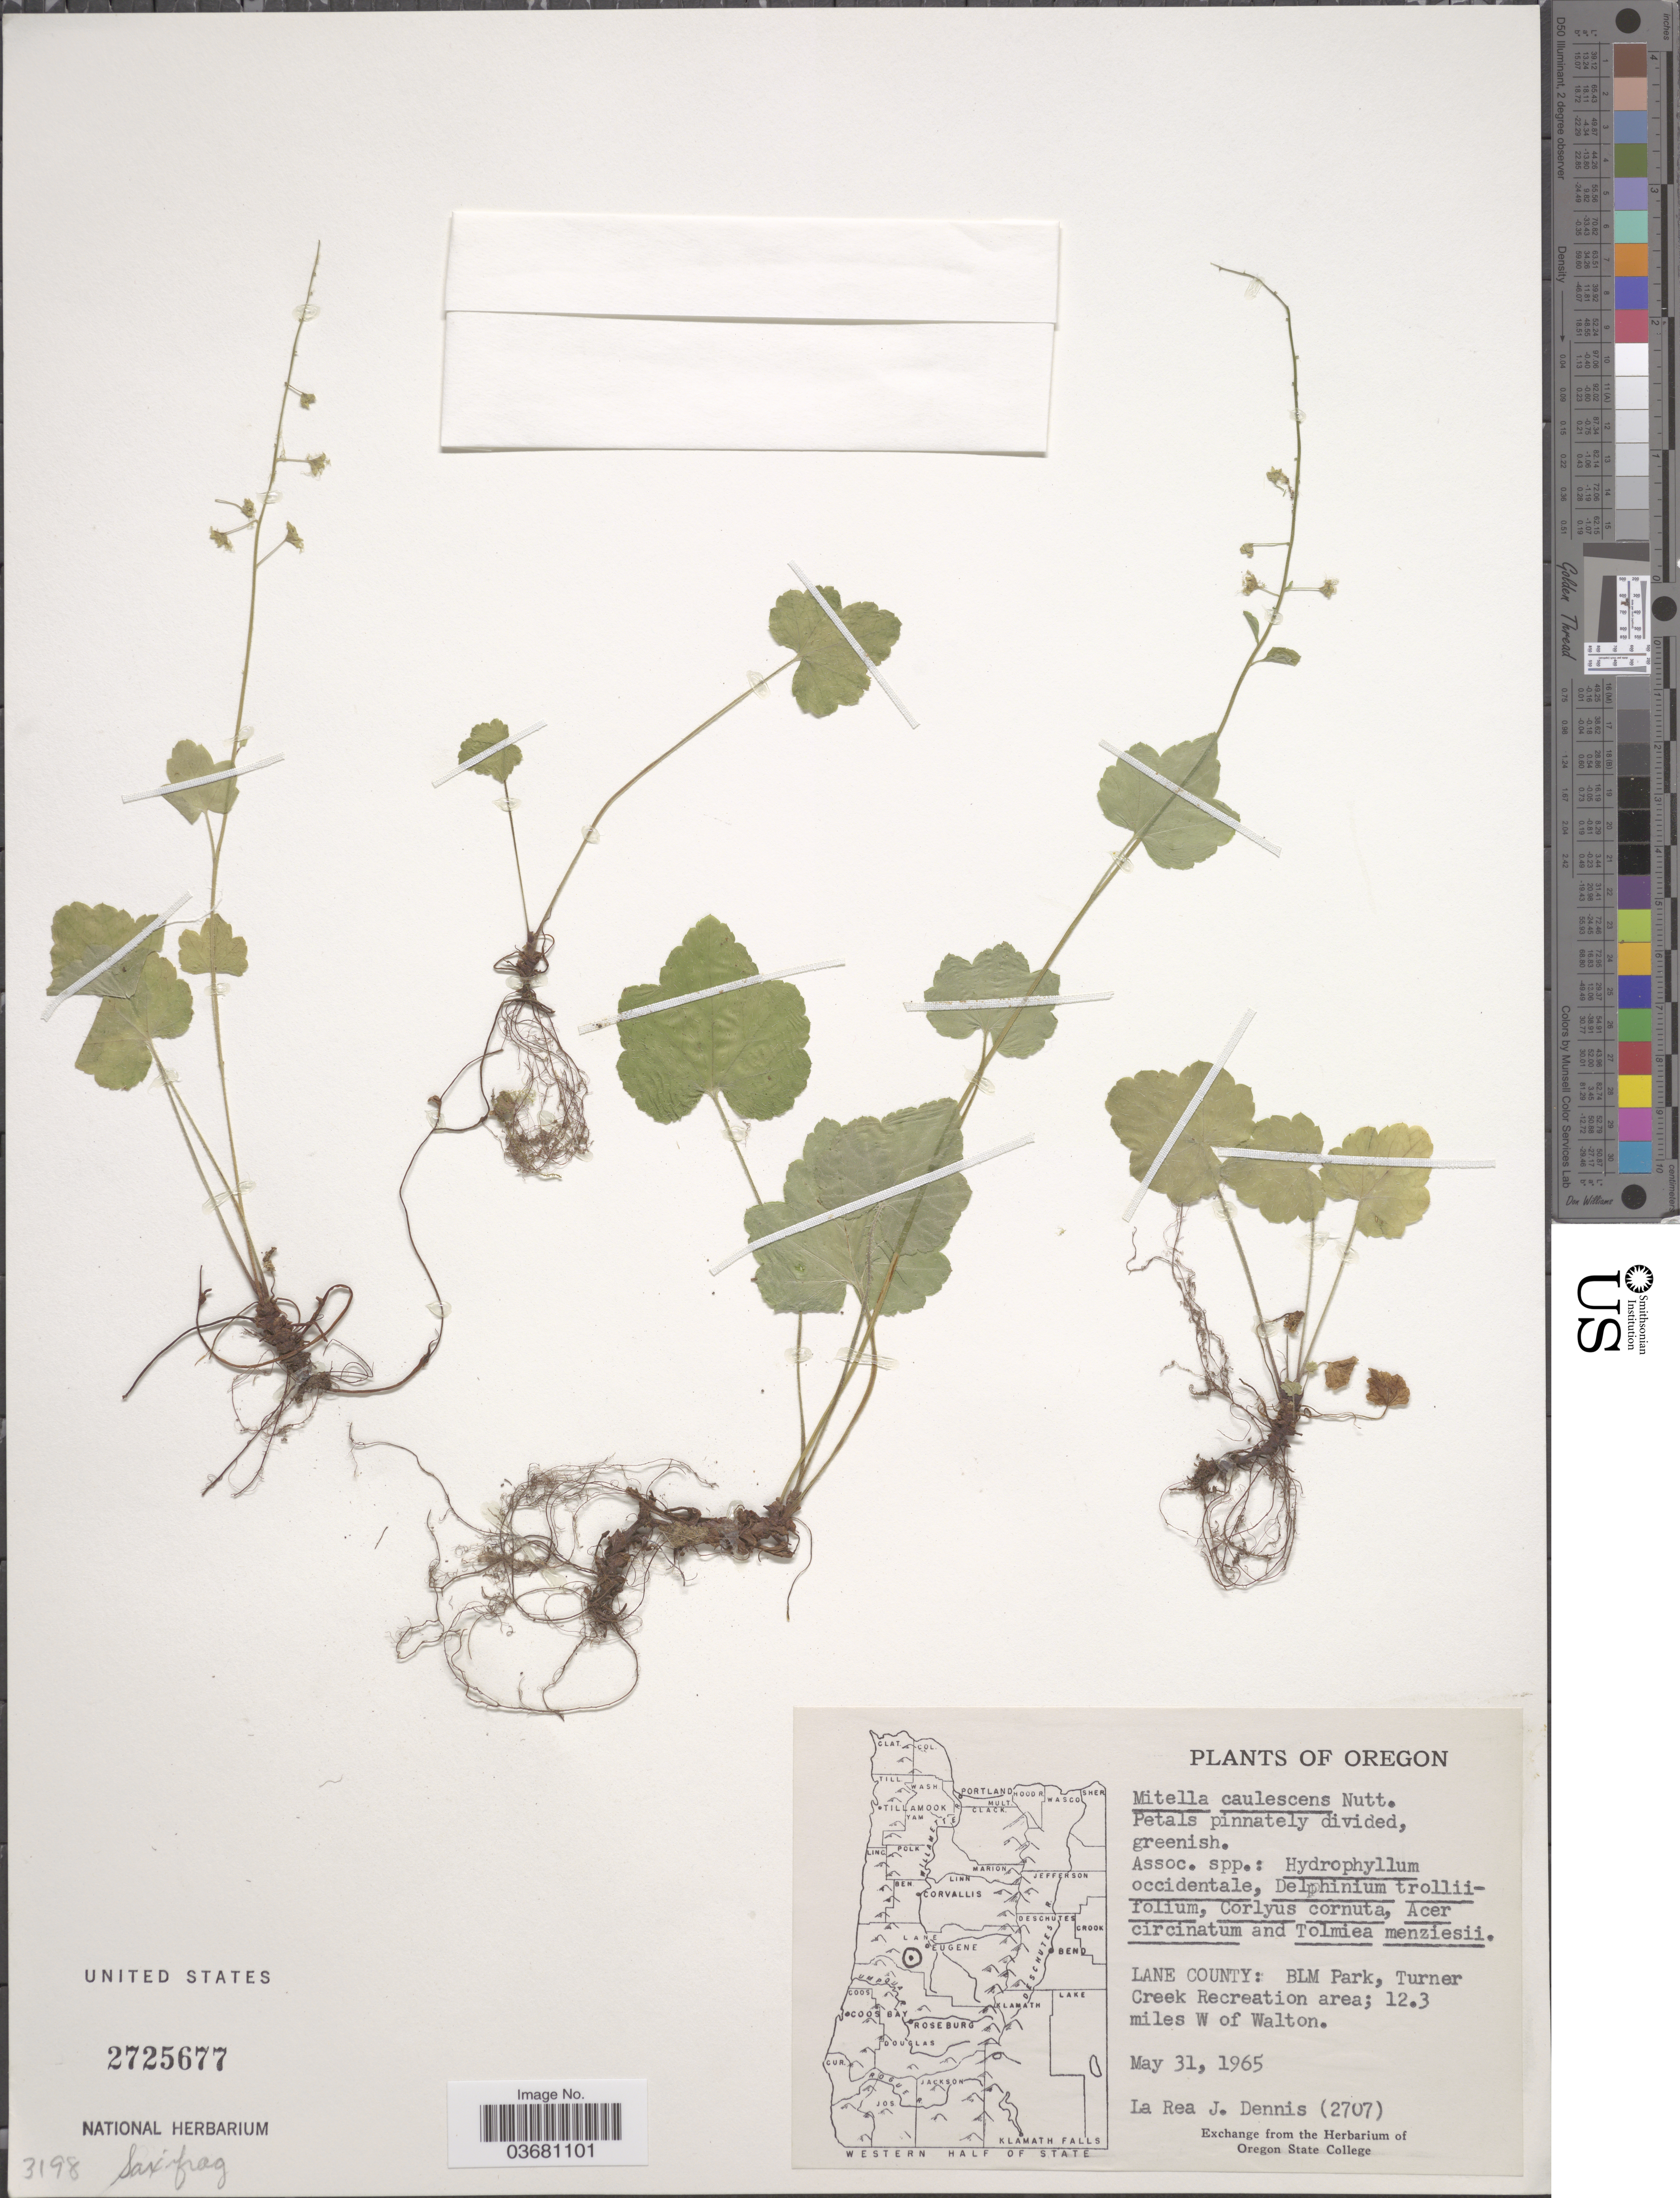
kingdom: Plantae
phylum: Tracheophyta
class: Magnoliopsida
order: Saxifragales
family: Saxifragaceae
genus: Mitella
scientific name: Mitella caulescens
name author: (Nutt.) Howell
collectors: L. Dennis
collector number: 2707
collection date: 1965-05-31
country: United States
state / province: Oregon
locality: Lane County: BLM Park, Turner Creek Recreation area' 12.3 miles W of Walton.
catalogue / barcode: US 2725677